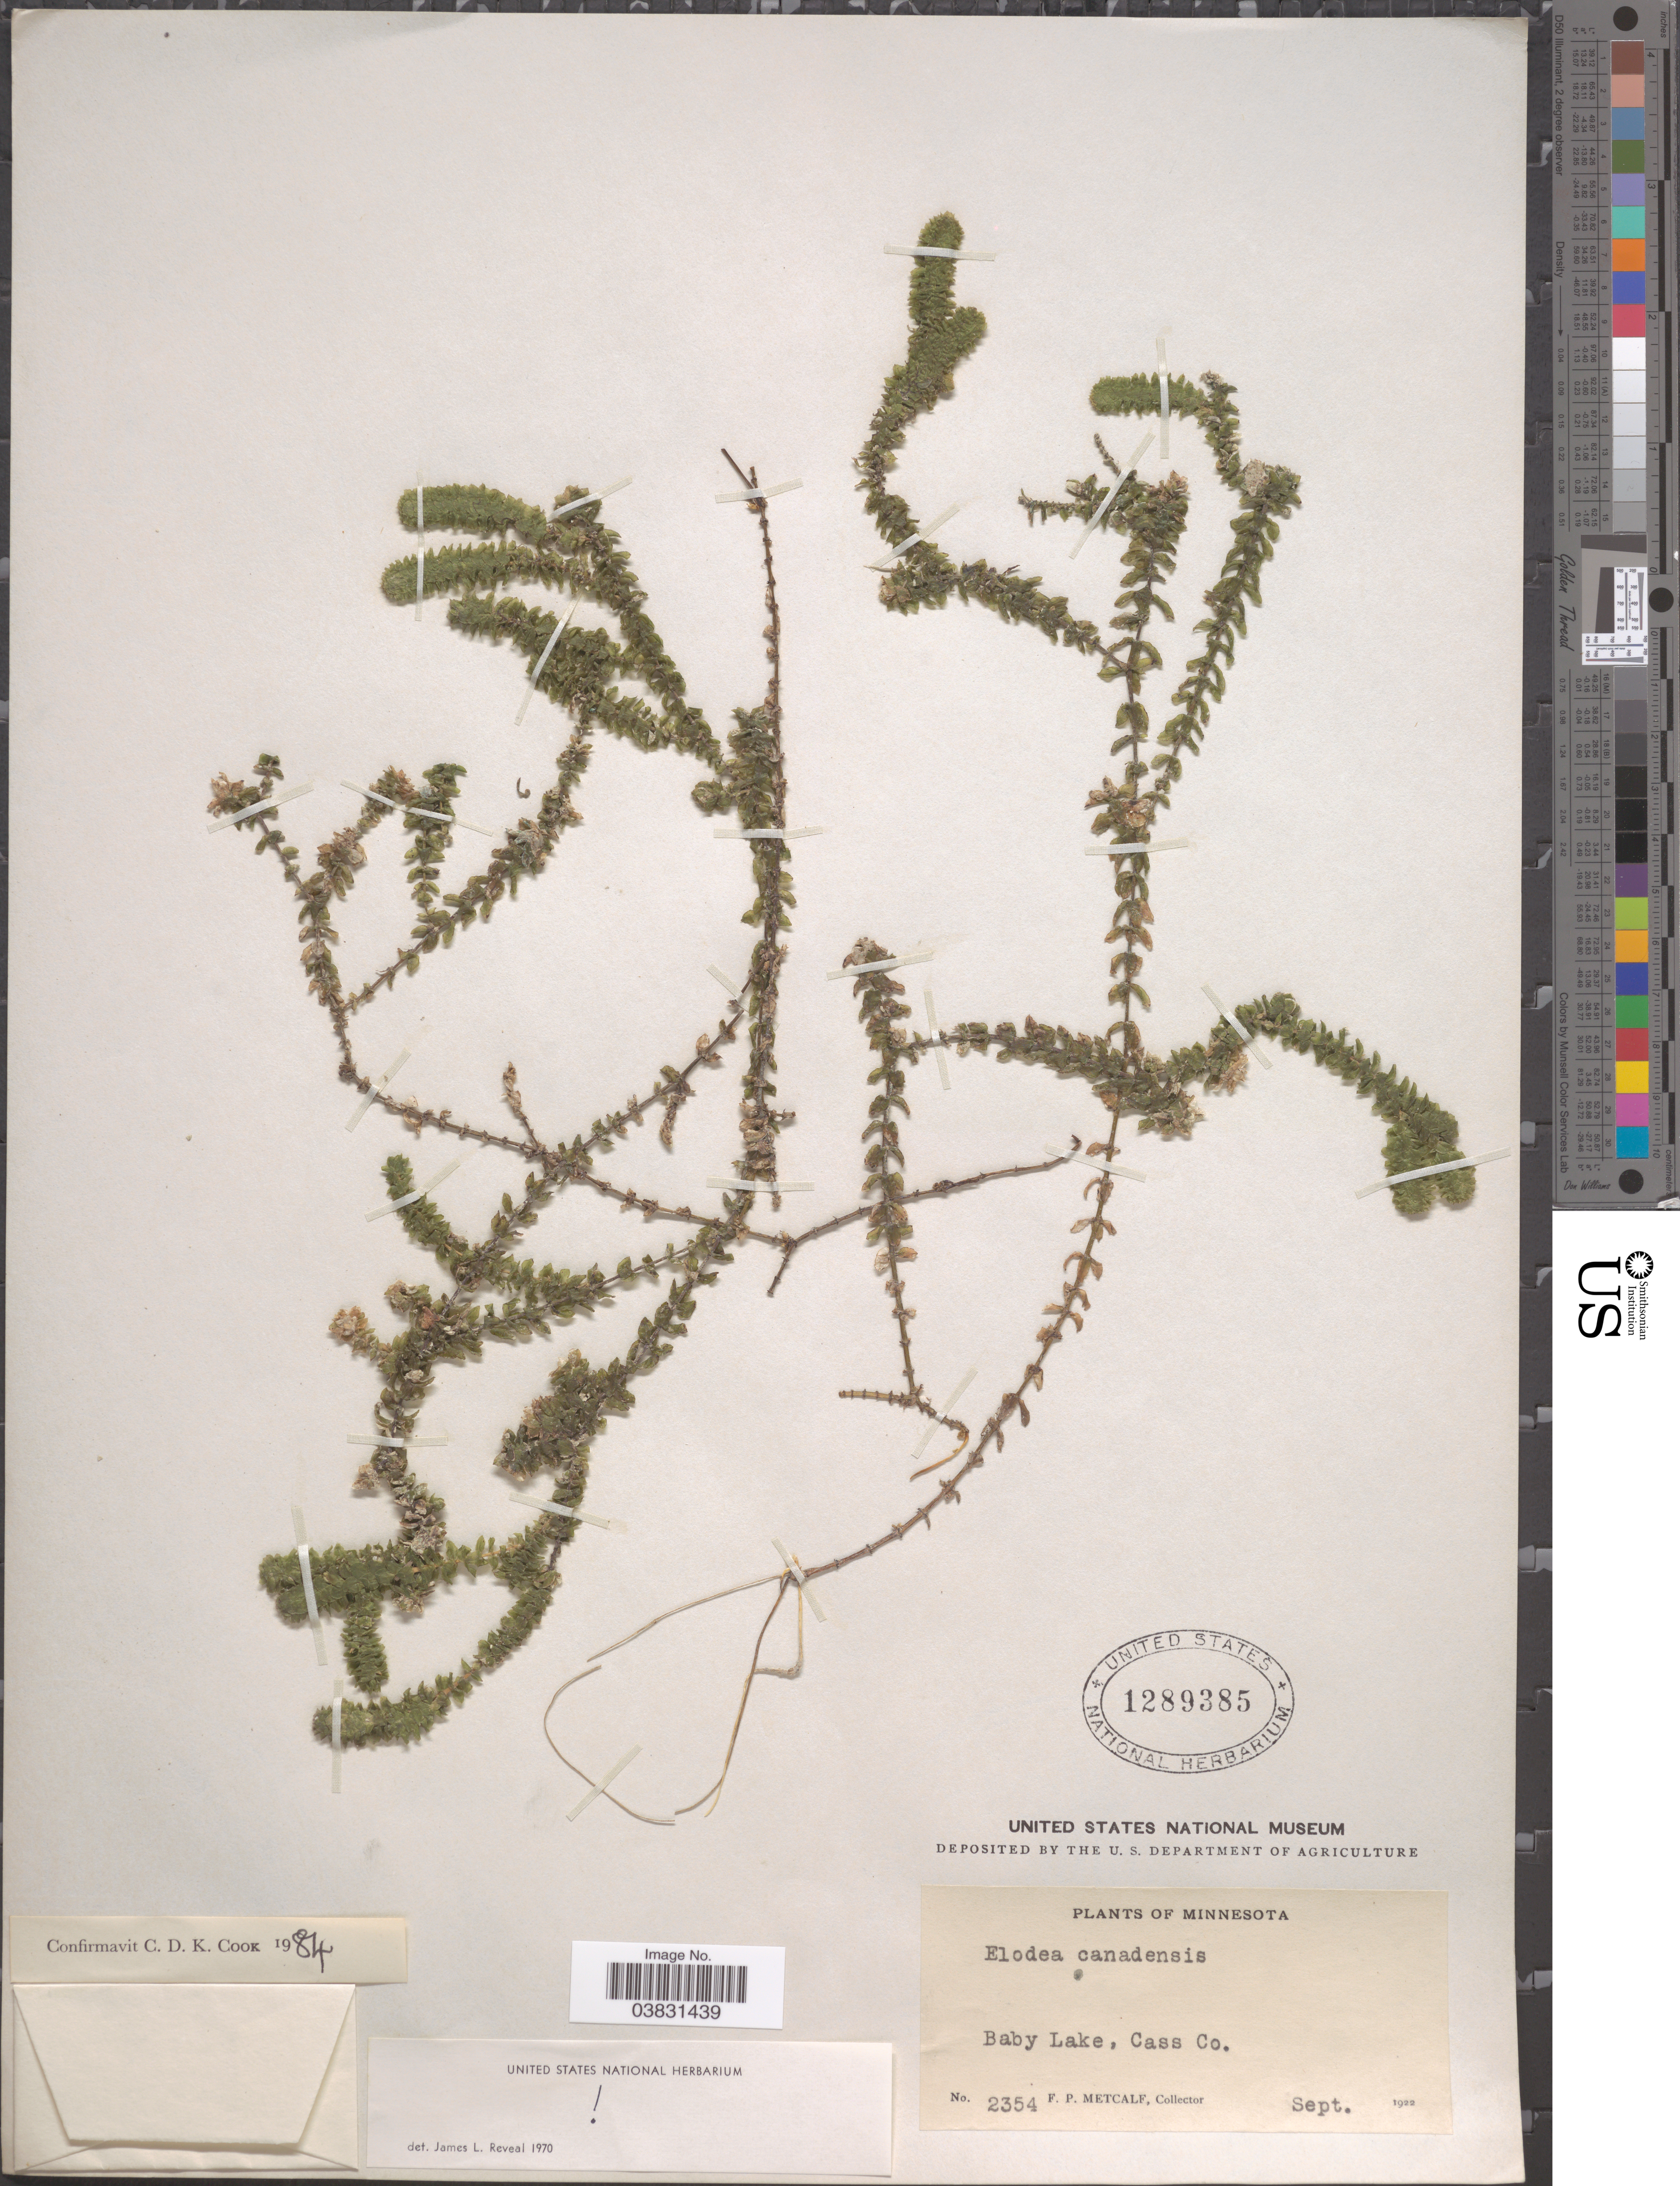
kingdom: Plantae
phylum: Tracheophyta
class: Liliopsida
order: Alismatales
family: Hydrocharitaceae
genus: Elodea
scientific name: Elodea canadensis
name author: Michx.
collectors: F. Metcalf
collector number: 2354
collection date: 1922-09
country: United States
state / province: Minnesota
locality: Baby Lake, Cass Co.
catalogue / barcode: US 1289385